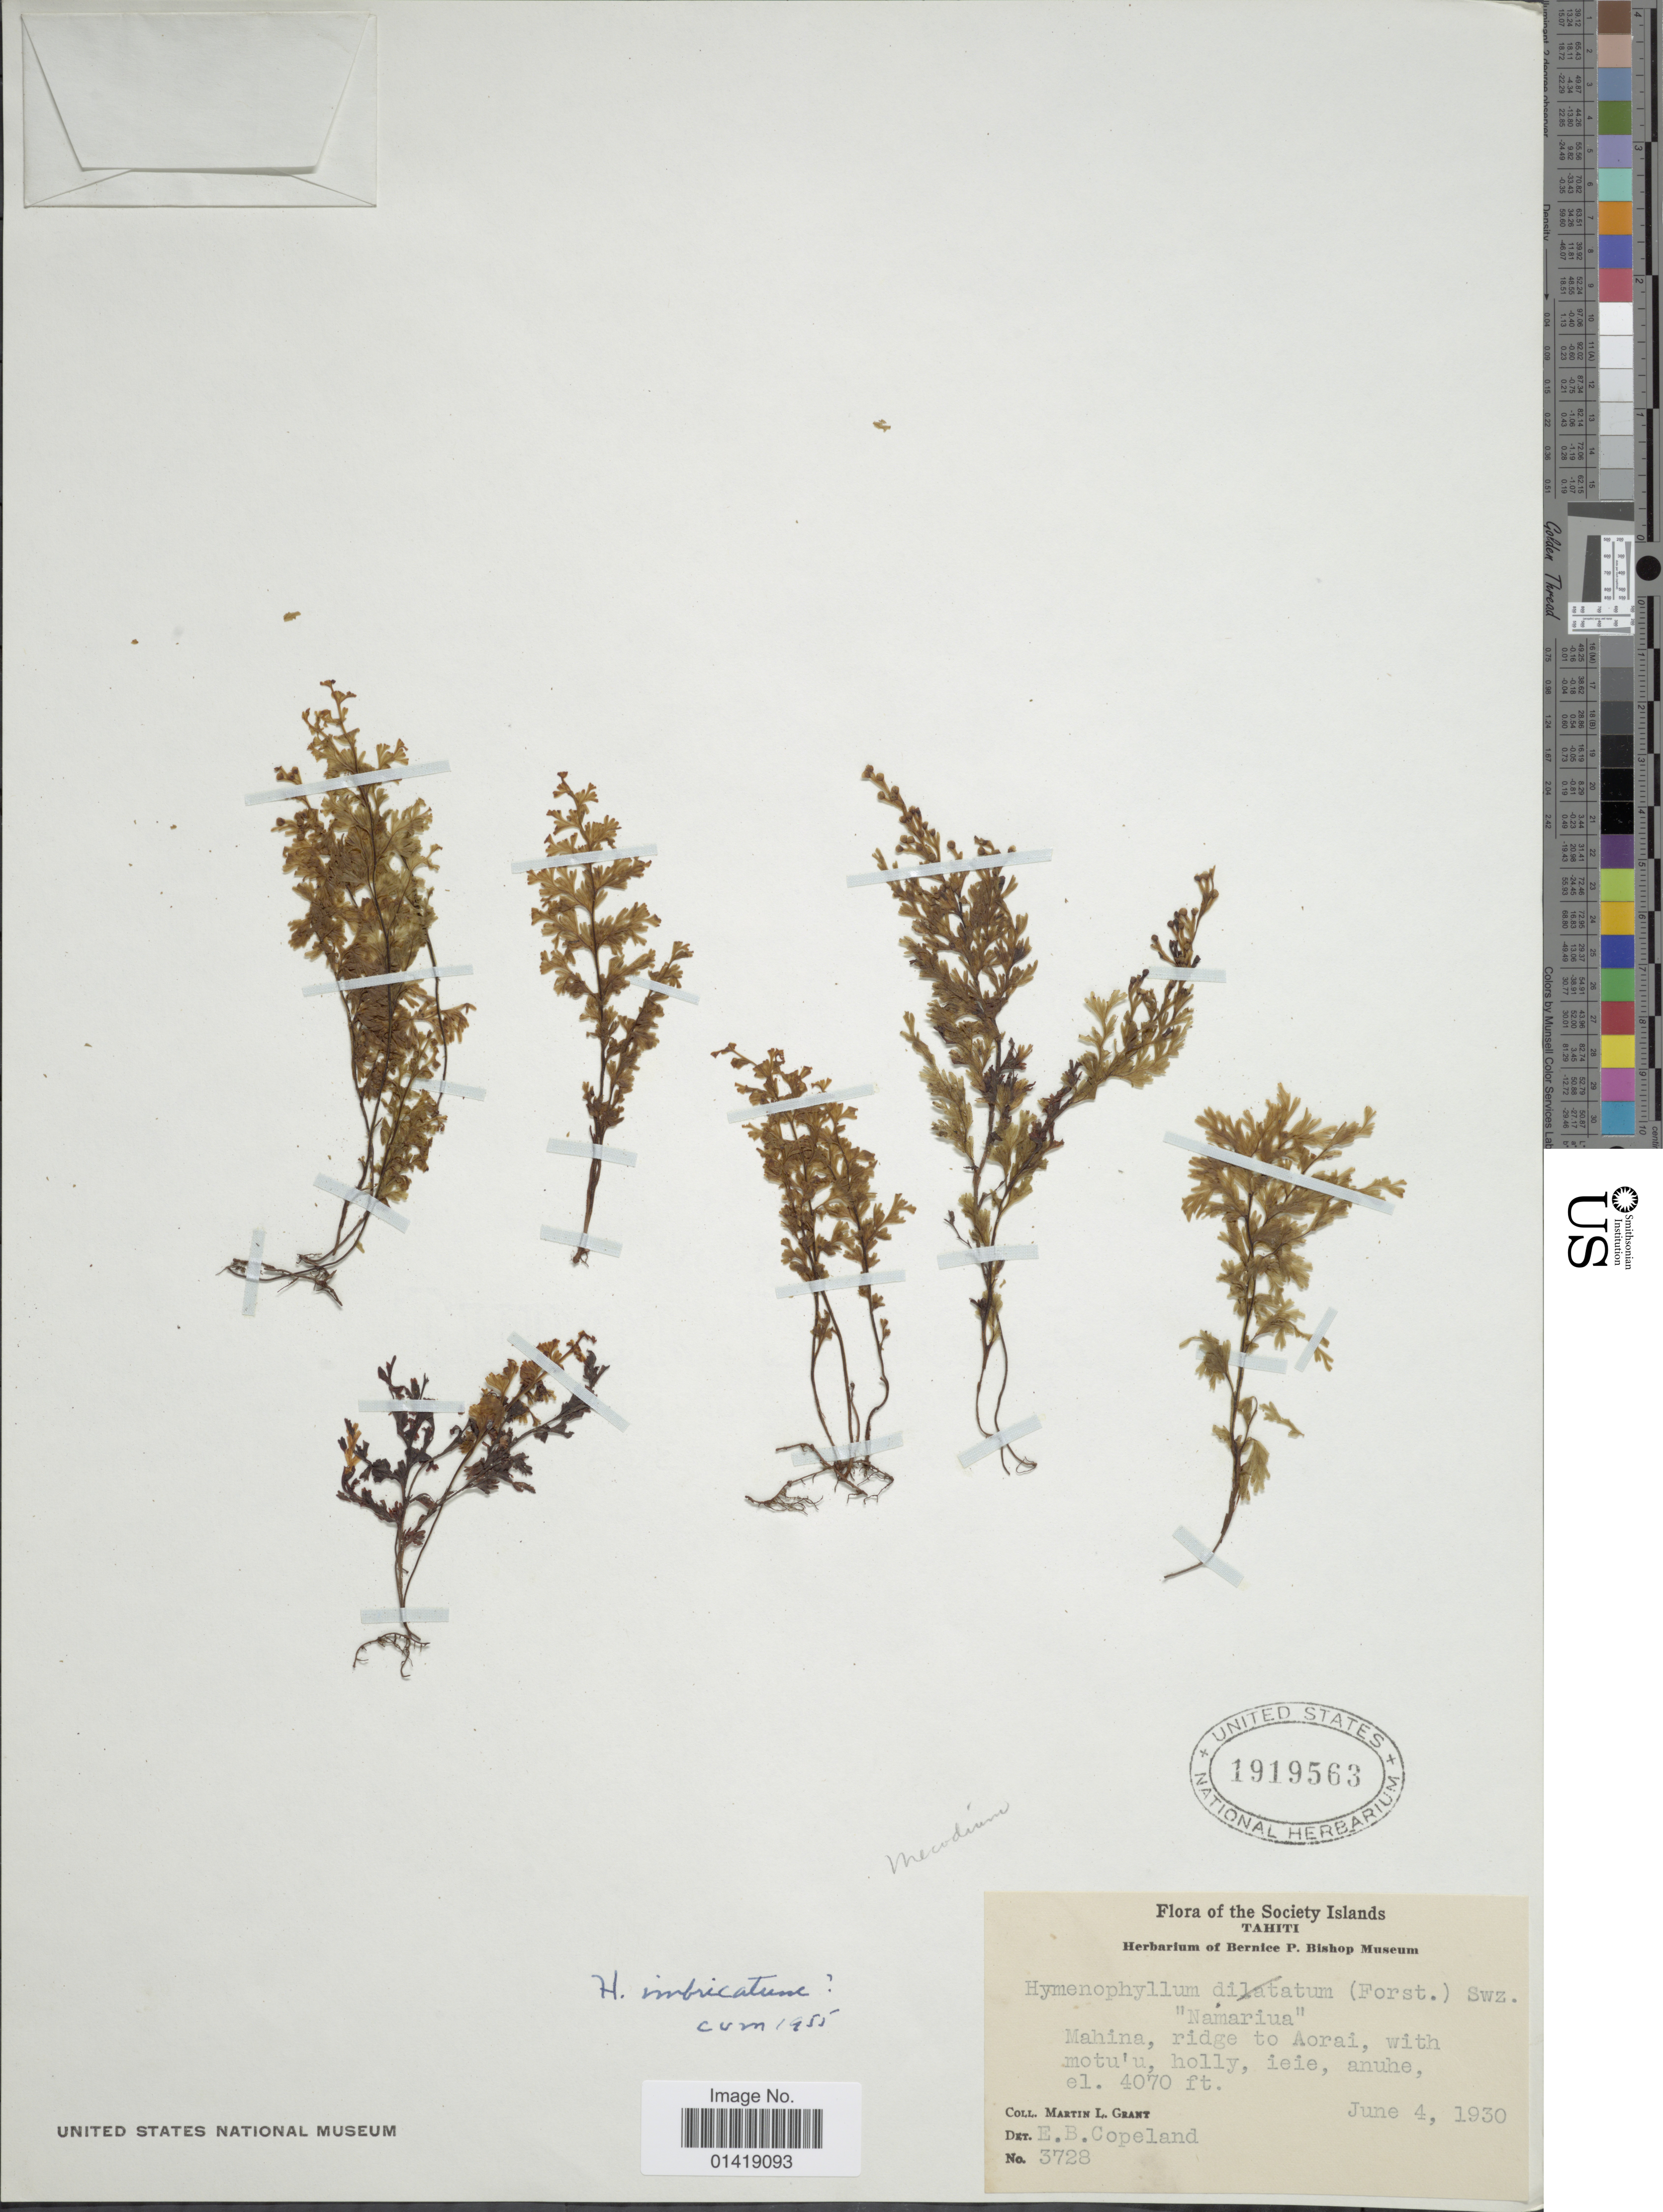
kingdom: Plantae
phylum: Tracheophyta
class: Polypodiopsida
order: Hymenophyllales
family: Hymenophyllaceae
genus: Hymenophyllum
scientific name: Hymenophyllum imbricatum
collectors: M. L. Grant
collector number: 3728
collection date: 1930-06-04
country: French Polynesia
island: Tahiti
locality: The Society Islands, Tahiti, Mahina, ridge to Aorai with motu'u, holly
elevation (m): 1241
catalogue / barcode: US 1919563